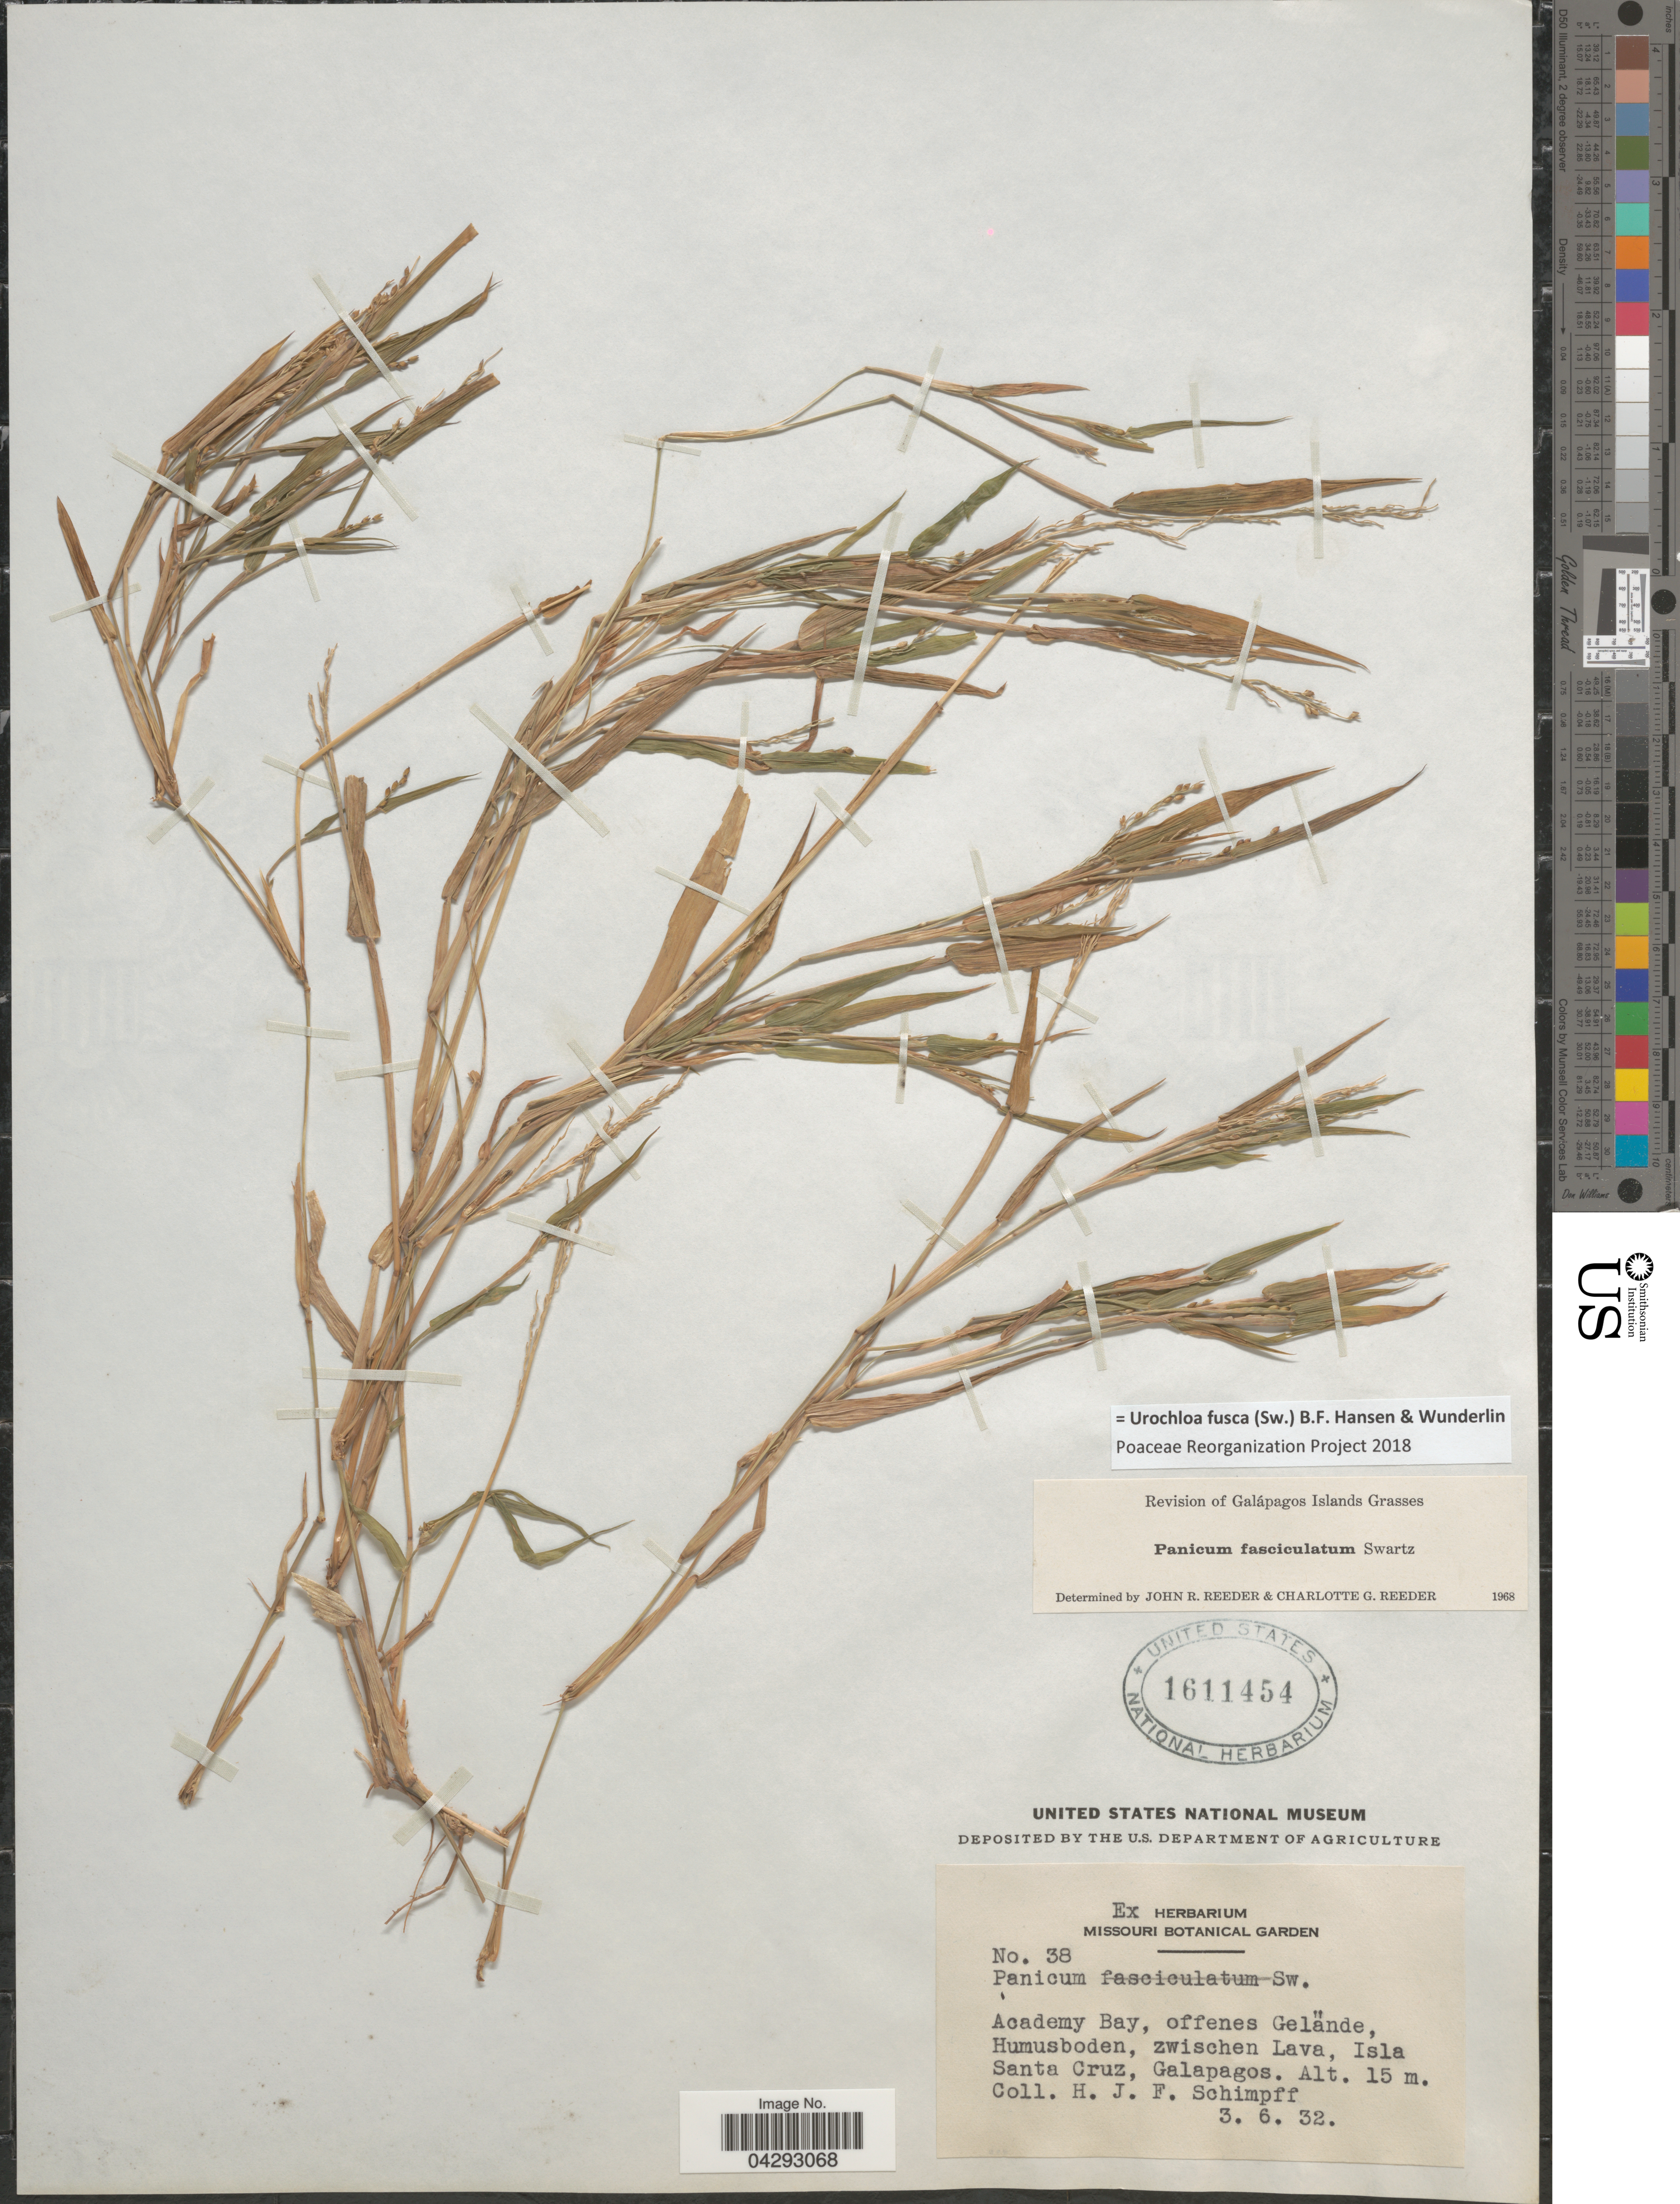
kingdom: Plantae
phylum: Tracheophyta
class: Liliopsida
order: Poales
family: Poaceae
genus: Urochloa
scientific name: Urochloa fusca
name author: (Sw.) B.F. Hansen & Wunderlin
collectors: H. Schimpff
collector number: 38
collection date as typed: Transcribed d/m/y: 3/6/32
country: Ecuador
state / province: Colón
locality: Academy Bay, offenes Gelände, Humusboden, swischen Lava, Isla Santa Cruz, Galapagos.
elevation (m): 15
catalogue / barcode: US 1611454